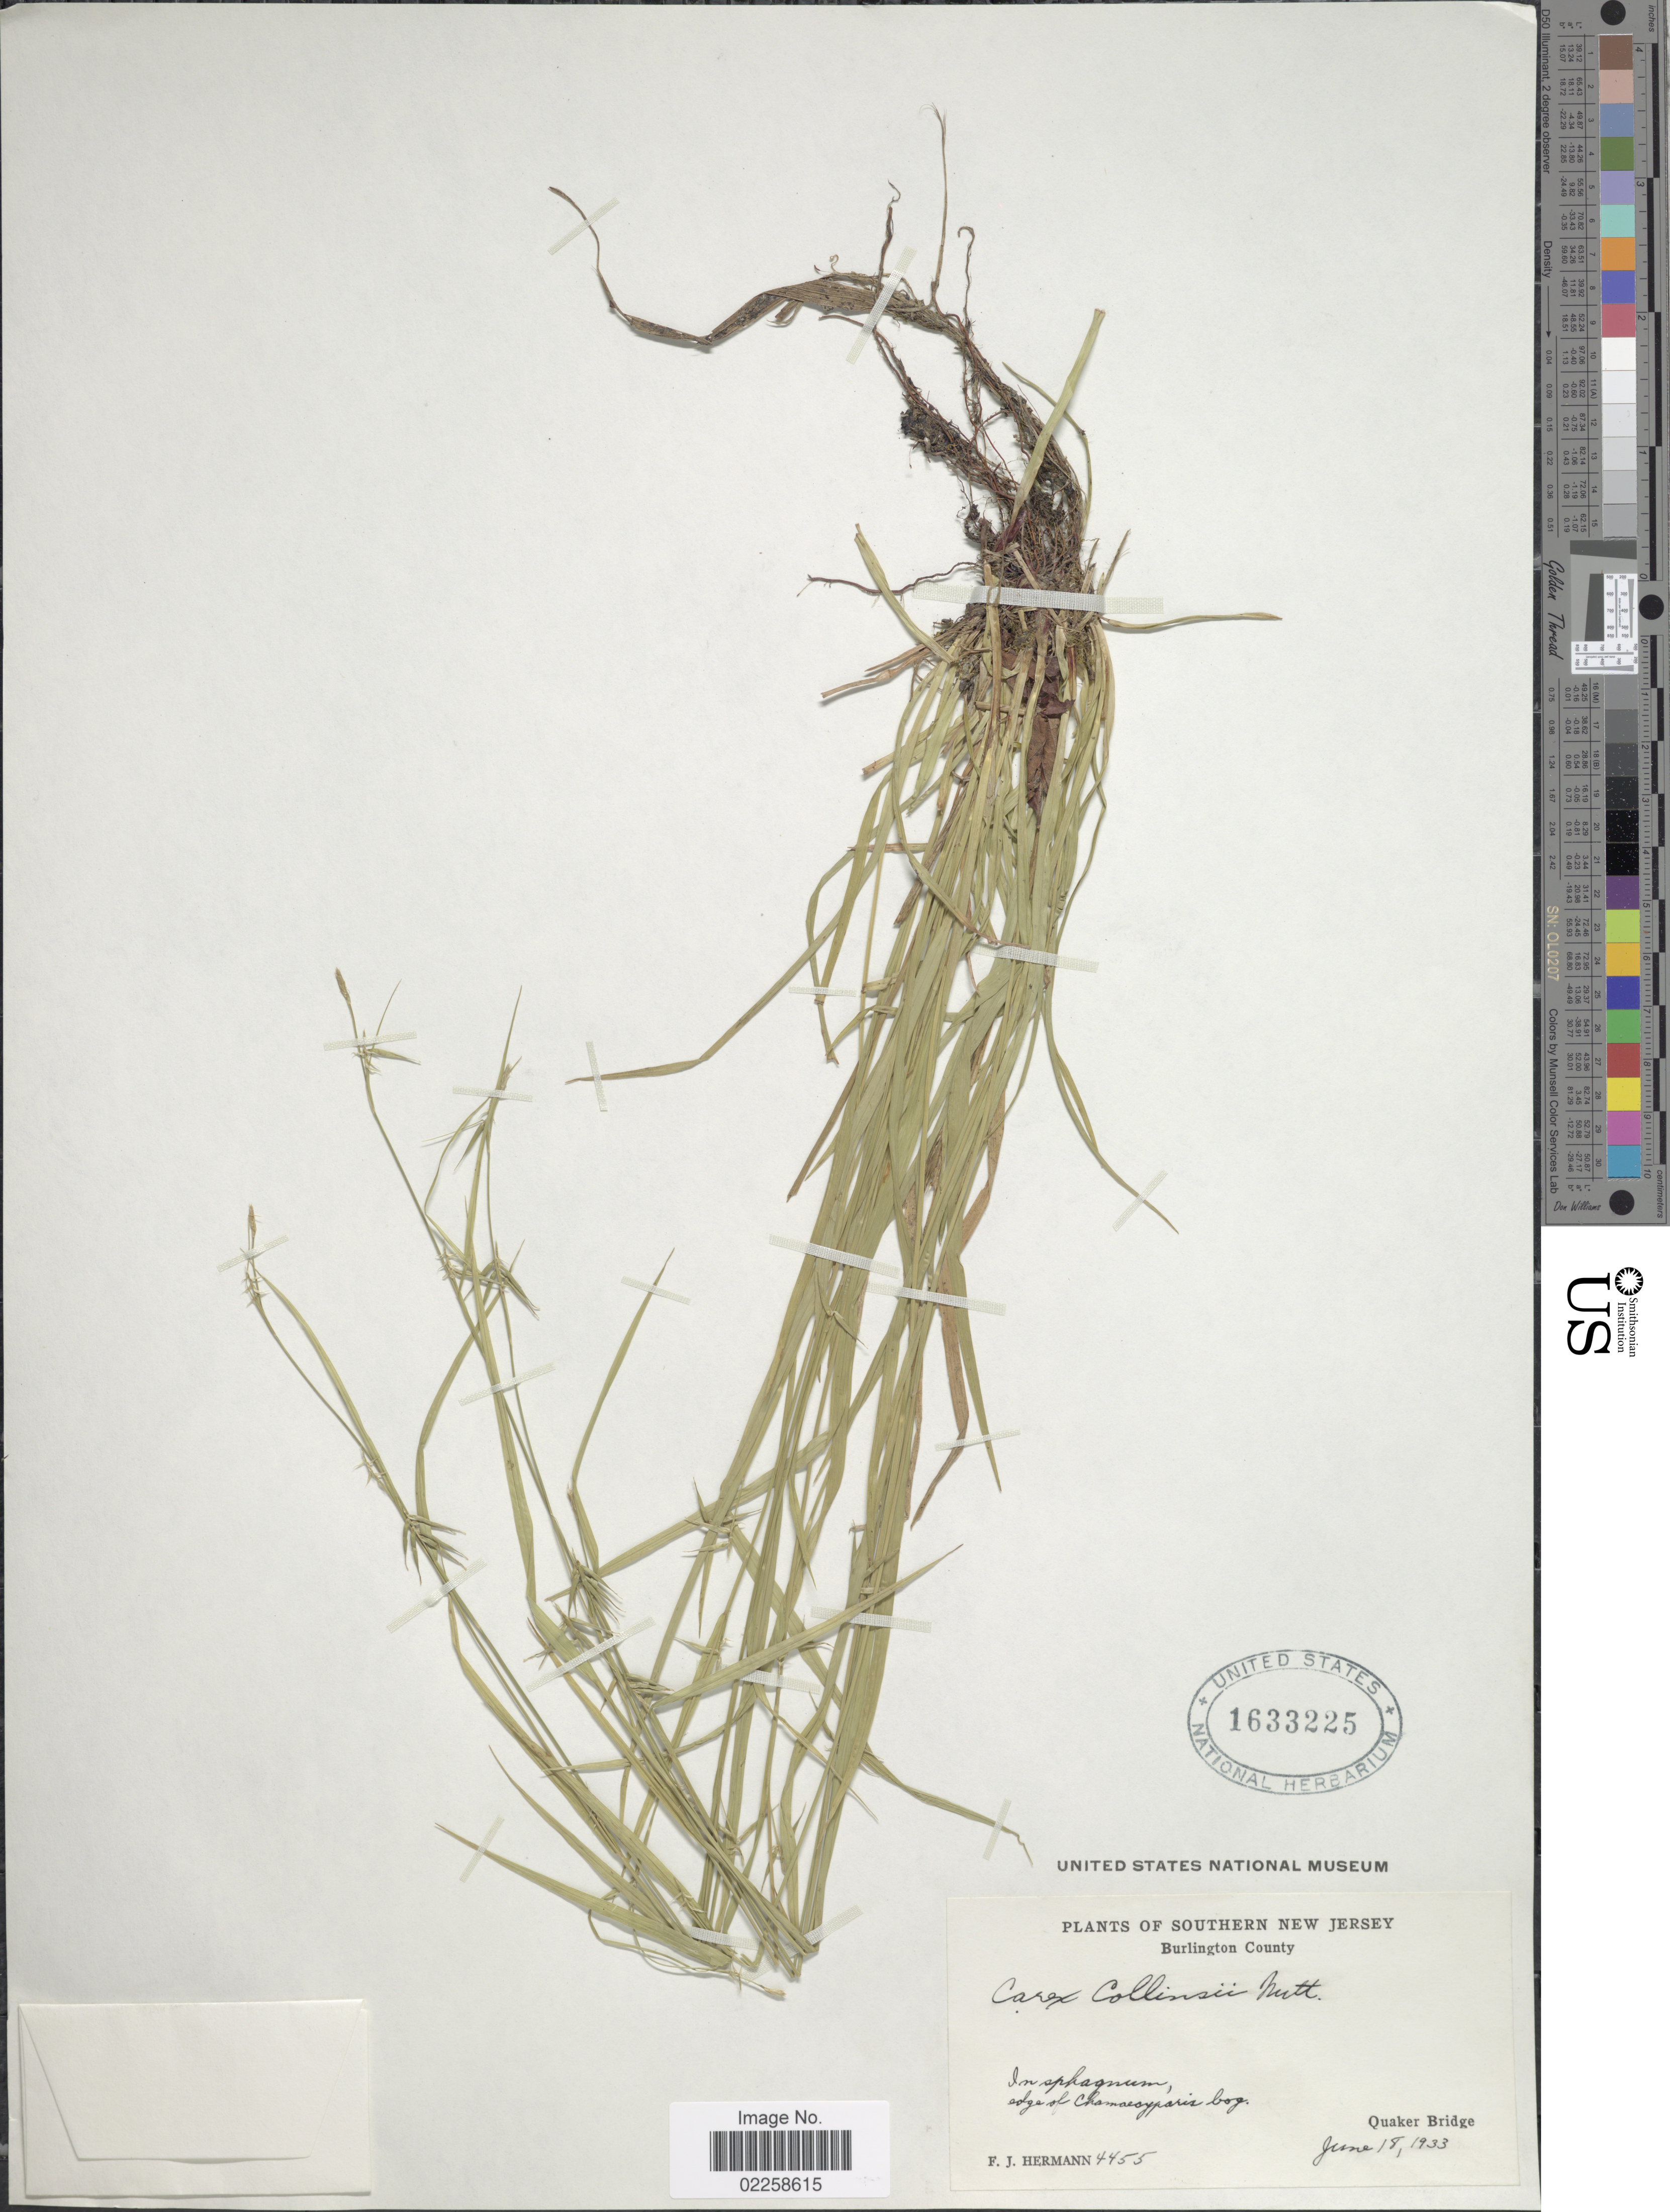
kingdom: Plantae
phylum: Tracheophyta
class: Liliopsida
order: Poales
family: Cyperaceae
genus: Carex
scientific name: Carex collinsii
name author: Nutt.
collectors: F. J. Hermann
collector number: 4455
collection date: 1933-06-18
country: United States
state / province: New Jersey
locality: Southern New Jersey, Quaker Bridge, Burlington County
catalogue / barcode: US 1633225